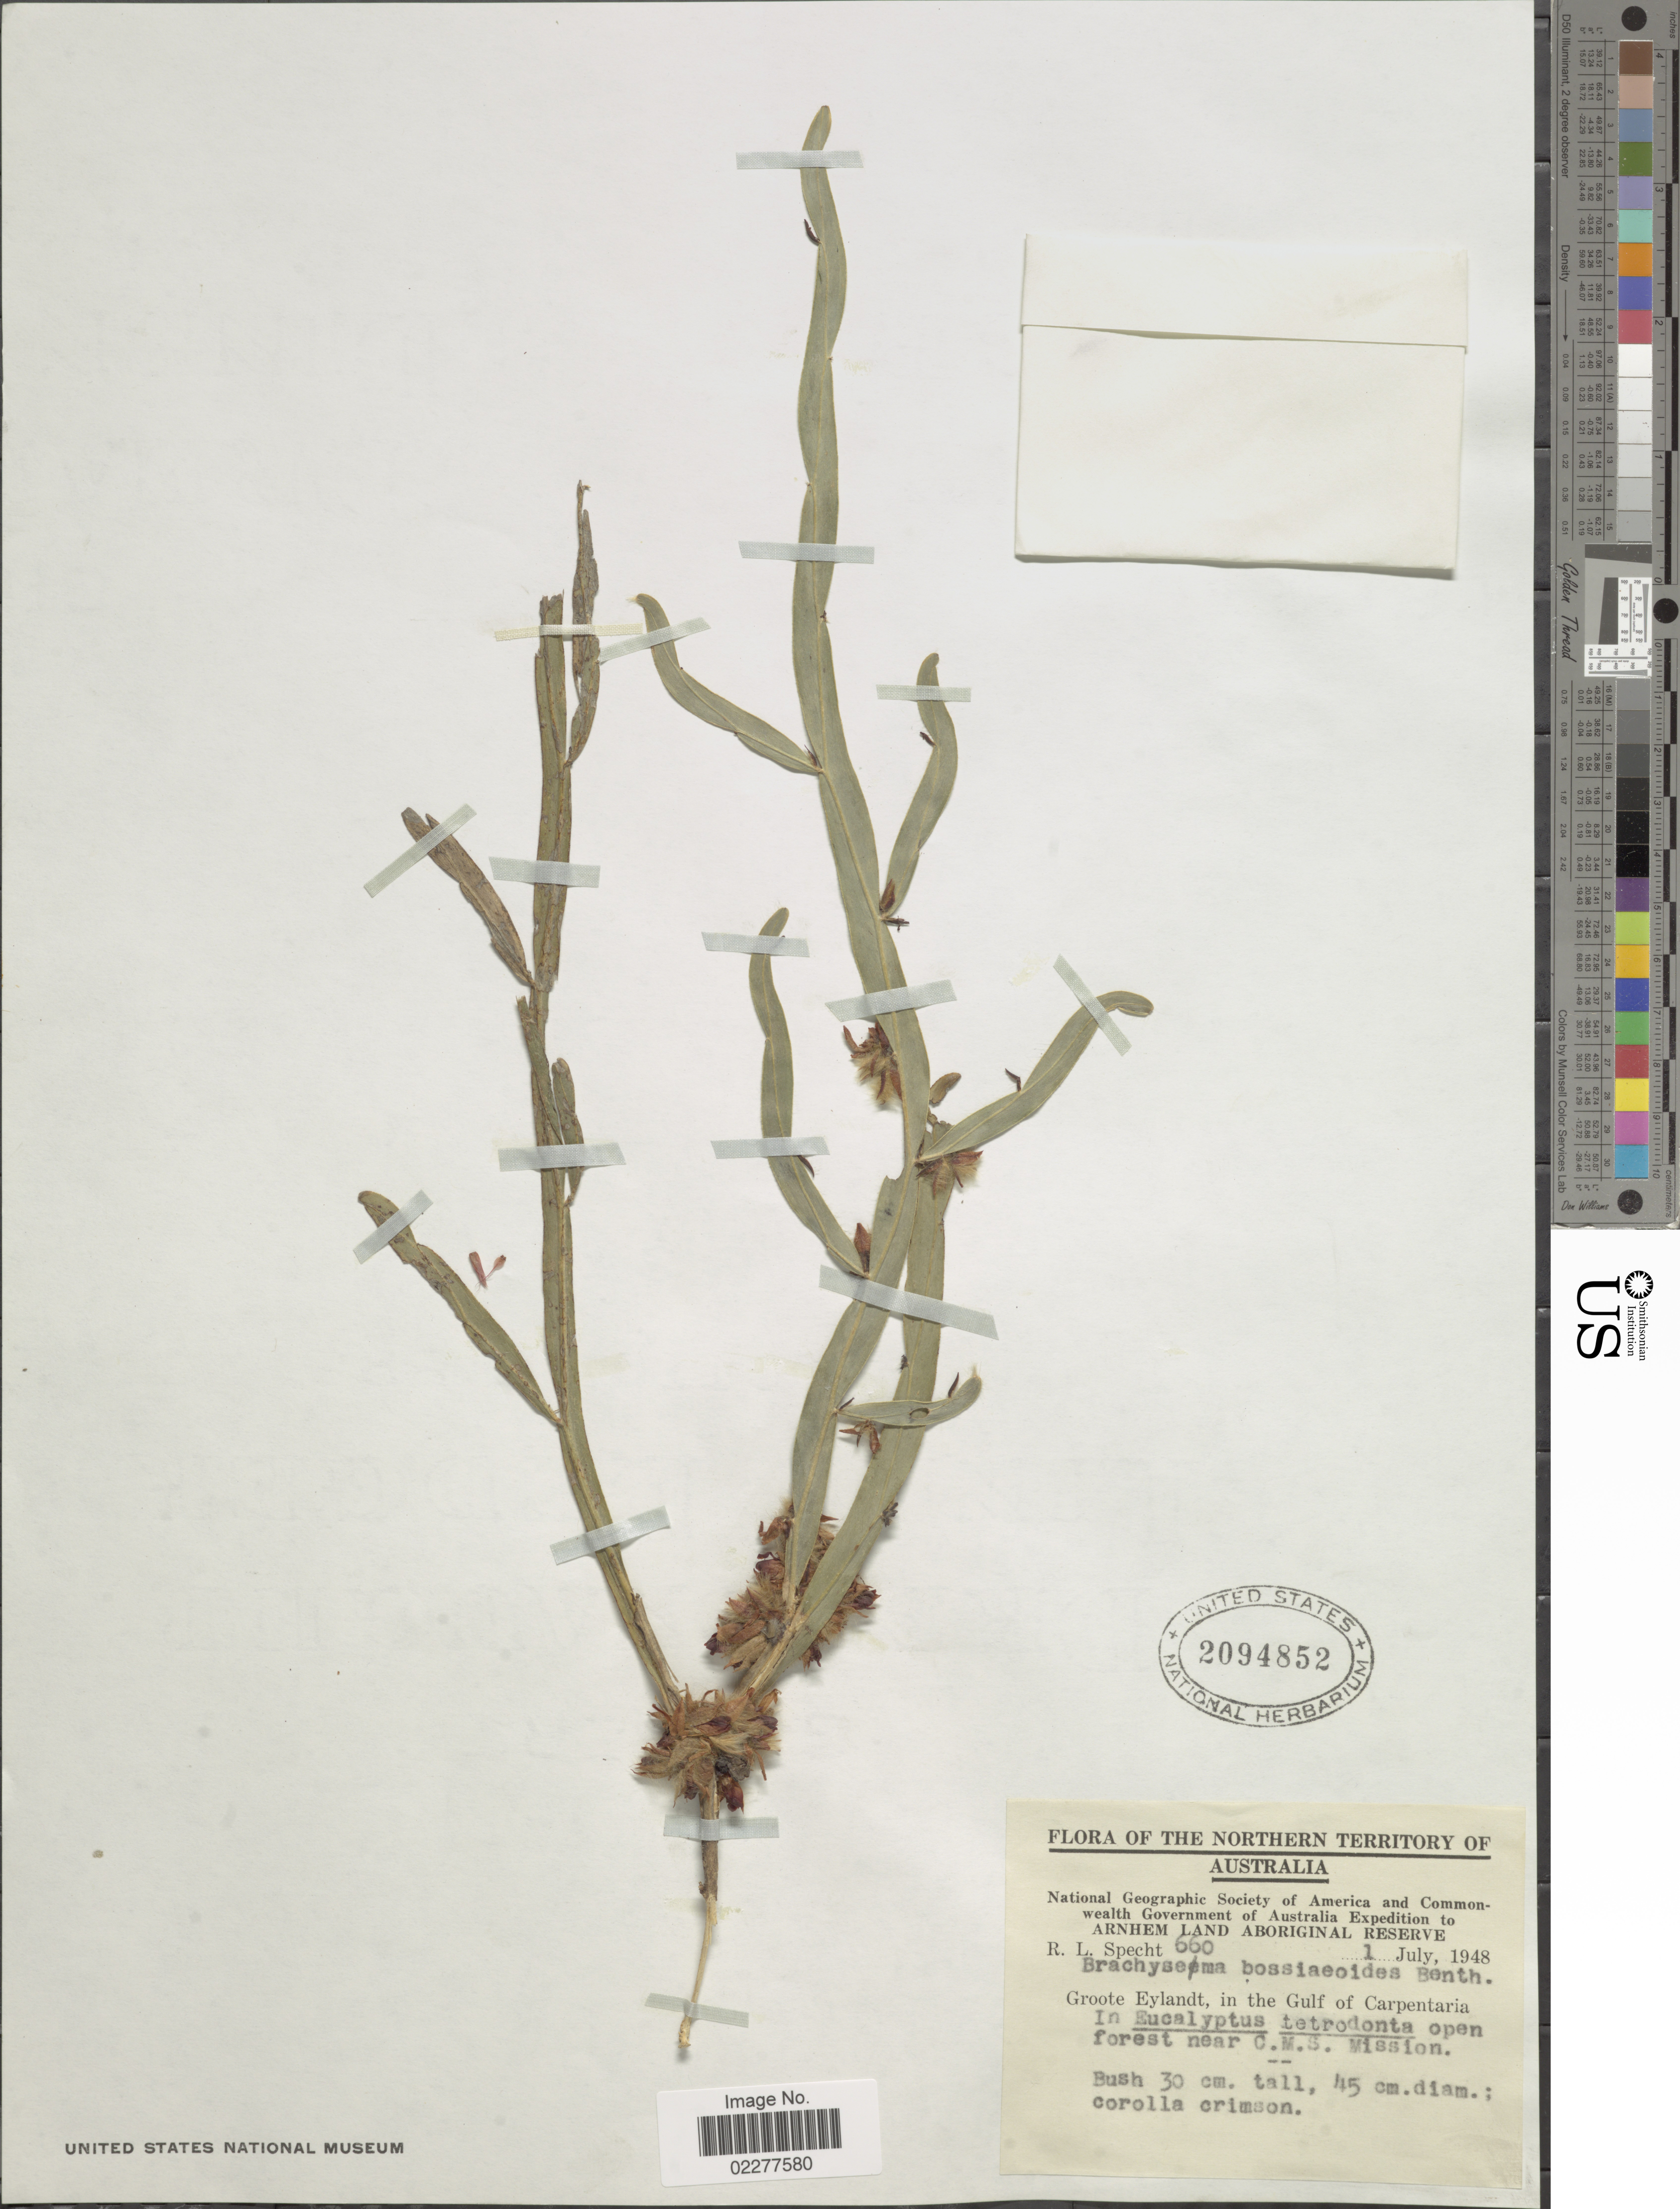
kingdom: Plantae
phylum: Tracheophyta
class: Magnoliopsida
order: Fabales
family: Fabaceae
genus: Leptosema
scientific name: Leptosema bossiaeoides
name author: Benth.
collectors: R. L. Specht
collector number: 660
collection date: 1948-07-01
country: Australia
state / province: Northern Territory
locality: Groote Eylandt, in the Gulf of Carpentaria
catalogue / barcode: US 2094852